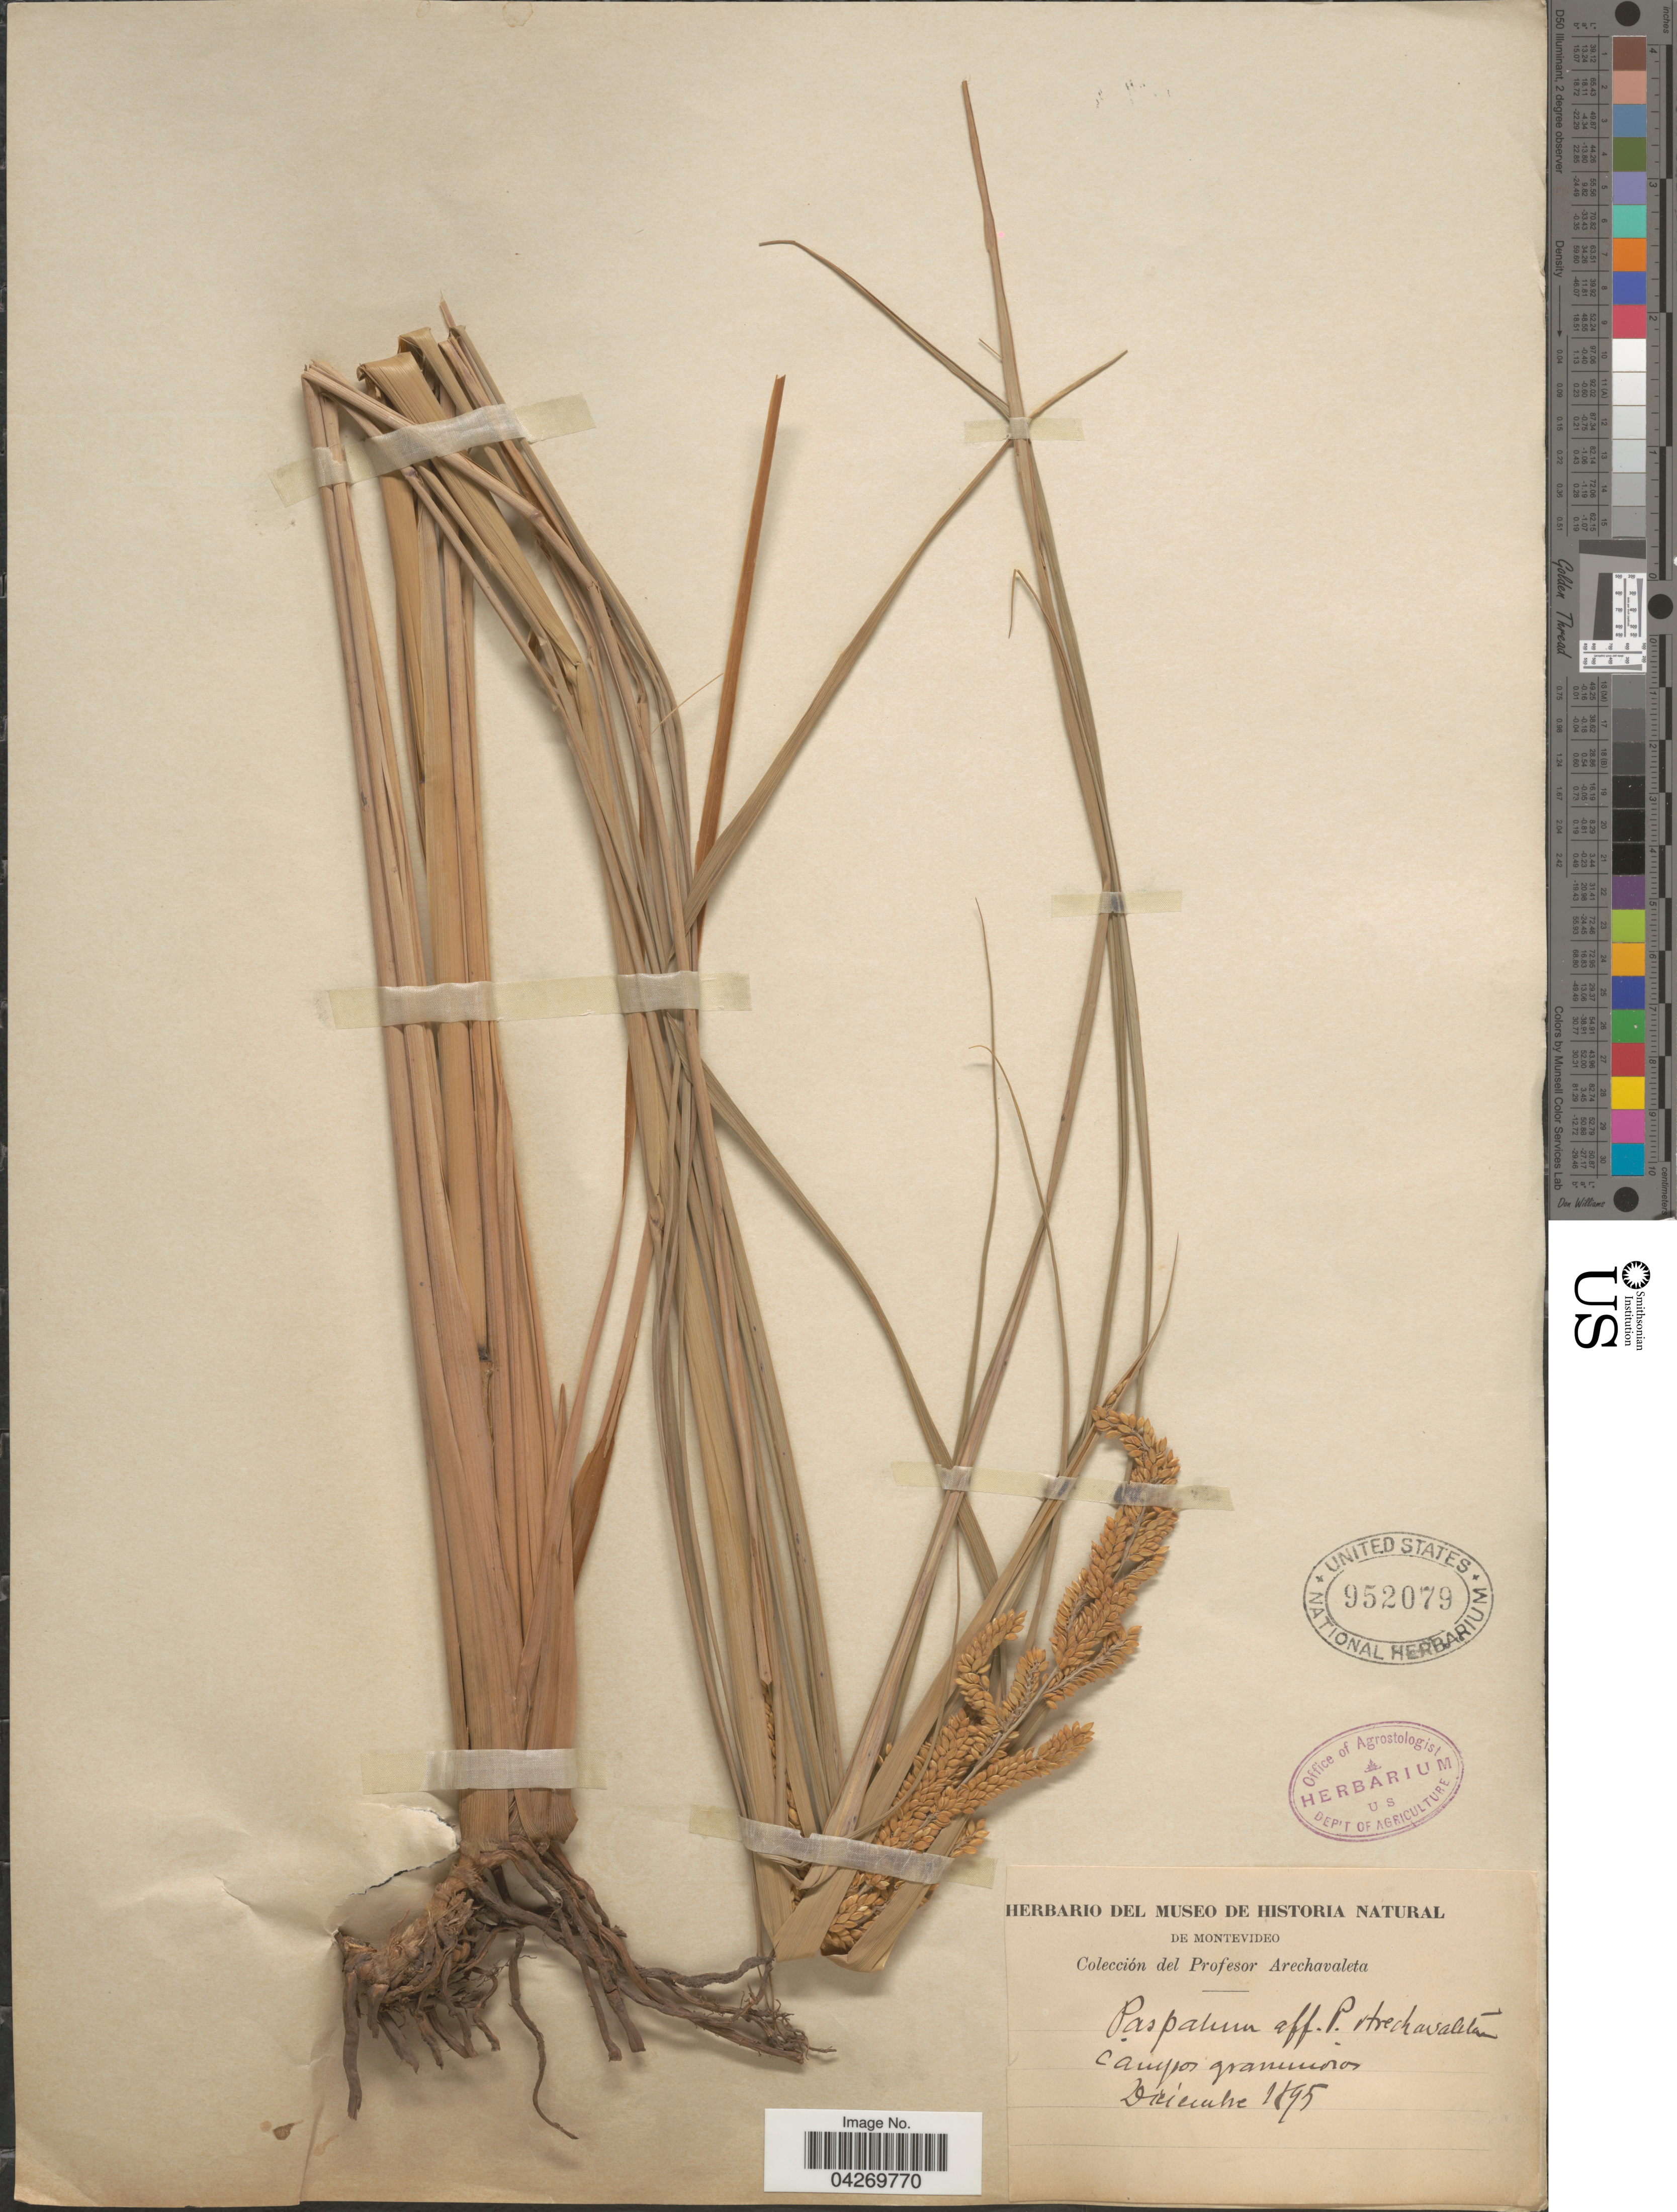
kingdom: Plantae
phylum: Tracheophyta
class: Liliopsida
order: Poales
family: Poaceae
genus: Paspalum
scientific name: Paspalum exaltatum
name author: J. Presl in C. Presl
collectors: Arechavaleta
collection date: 1895-12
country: Uruguay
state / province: Montevideo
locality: Campos graminosis.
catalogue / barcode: US 952079